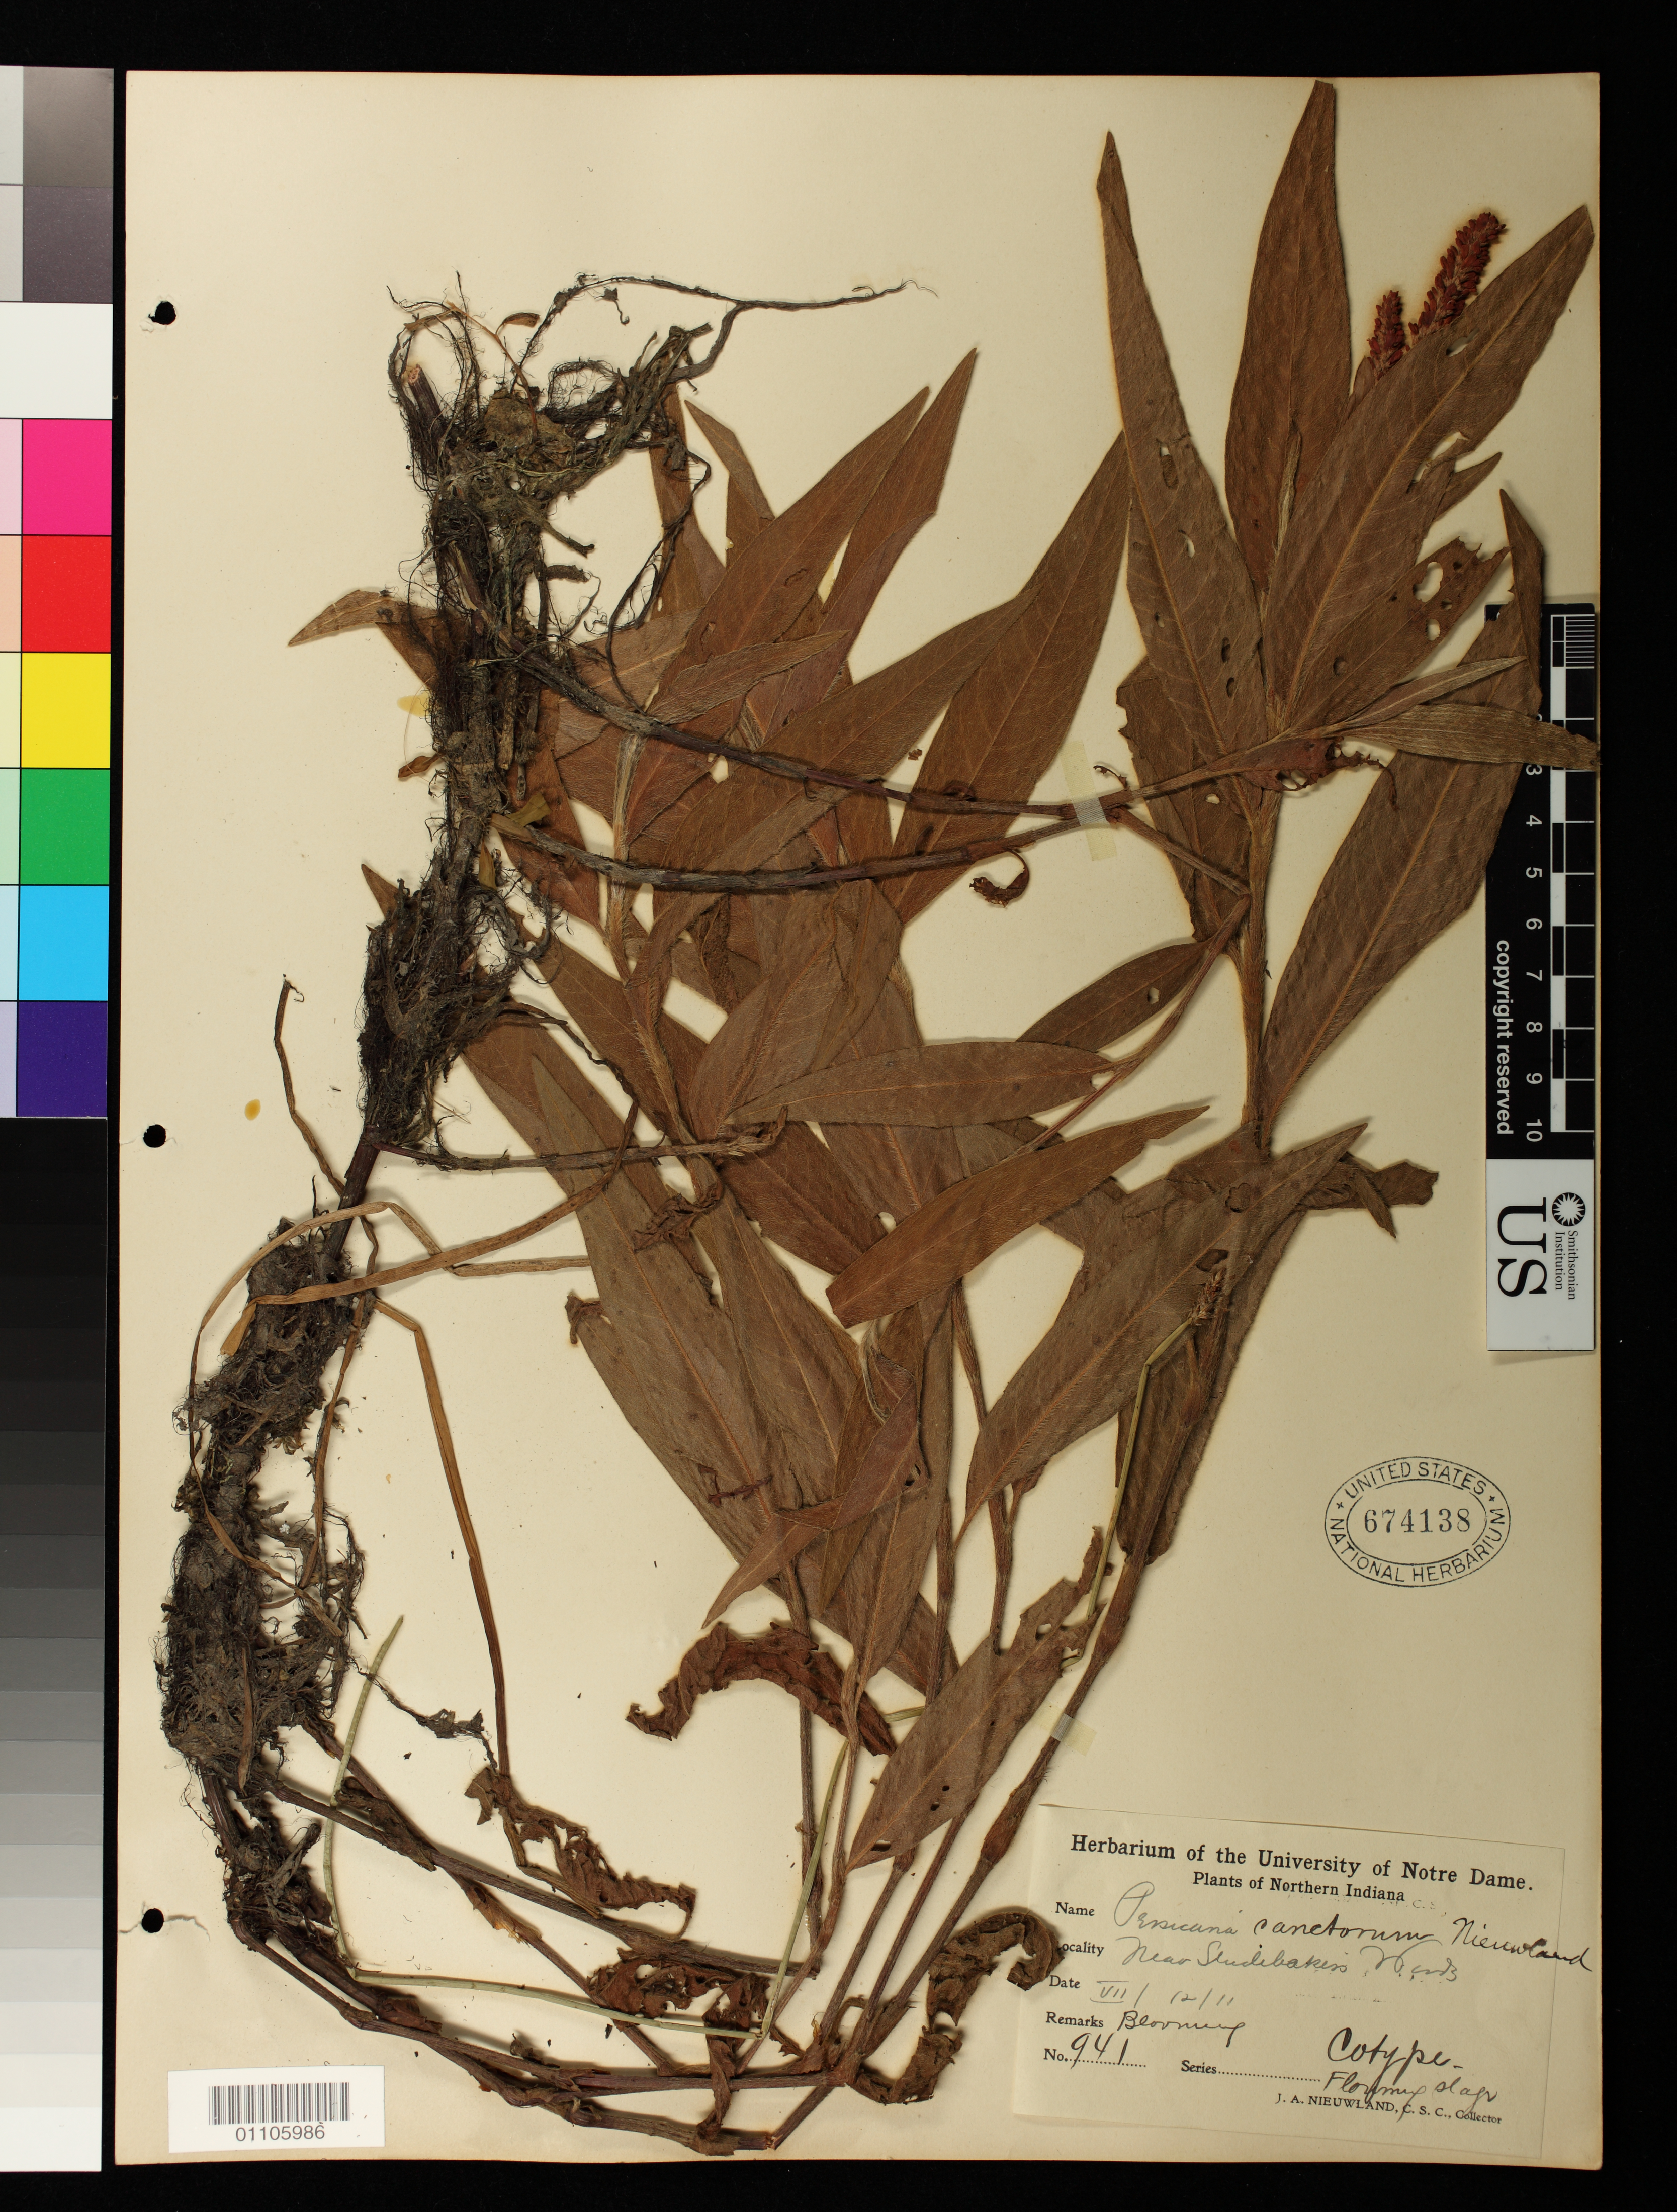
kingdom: Plantae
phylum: Tracheophyta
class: Magnoliopsida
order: Caryophyllales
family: Polygonaceae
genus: Persicaria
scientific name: Persicaria carictorum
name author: Nieuwl.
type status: Possible Type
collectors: J. A. Nieuwland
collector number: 941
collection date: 1911-07-12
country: United States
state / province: Indiana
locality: Northern Indiana, near Studebaker's Woods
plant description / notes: Annotated by Nieuwland as "cotype" and apparently a duplicate of the type. Protologue, "As the type of the flowering plant No. 941bcde is the best example and this is in fact the type of the species. The specimen was collected July 12, 1911 at the above mentioned locality" ["around and in a small pond about a mile in circumference west of Studebaker's Woods, and south of South Bend, Indiana"] (p. 33).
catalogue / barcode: US 674138